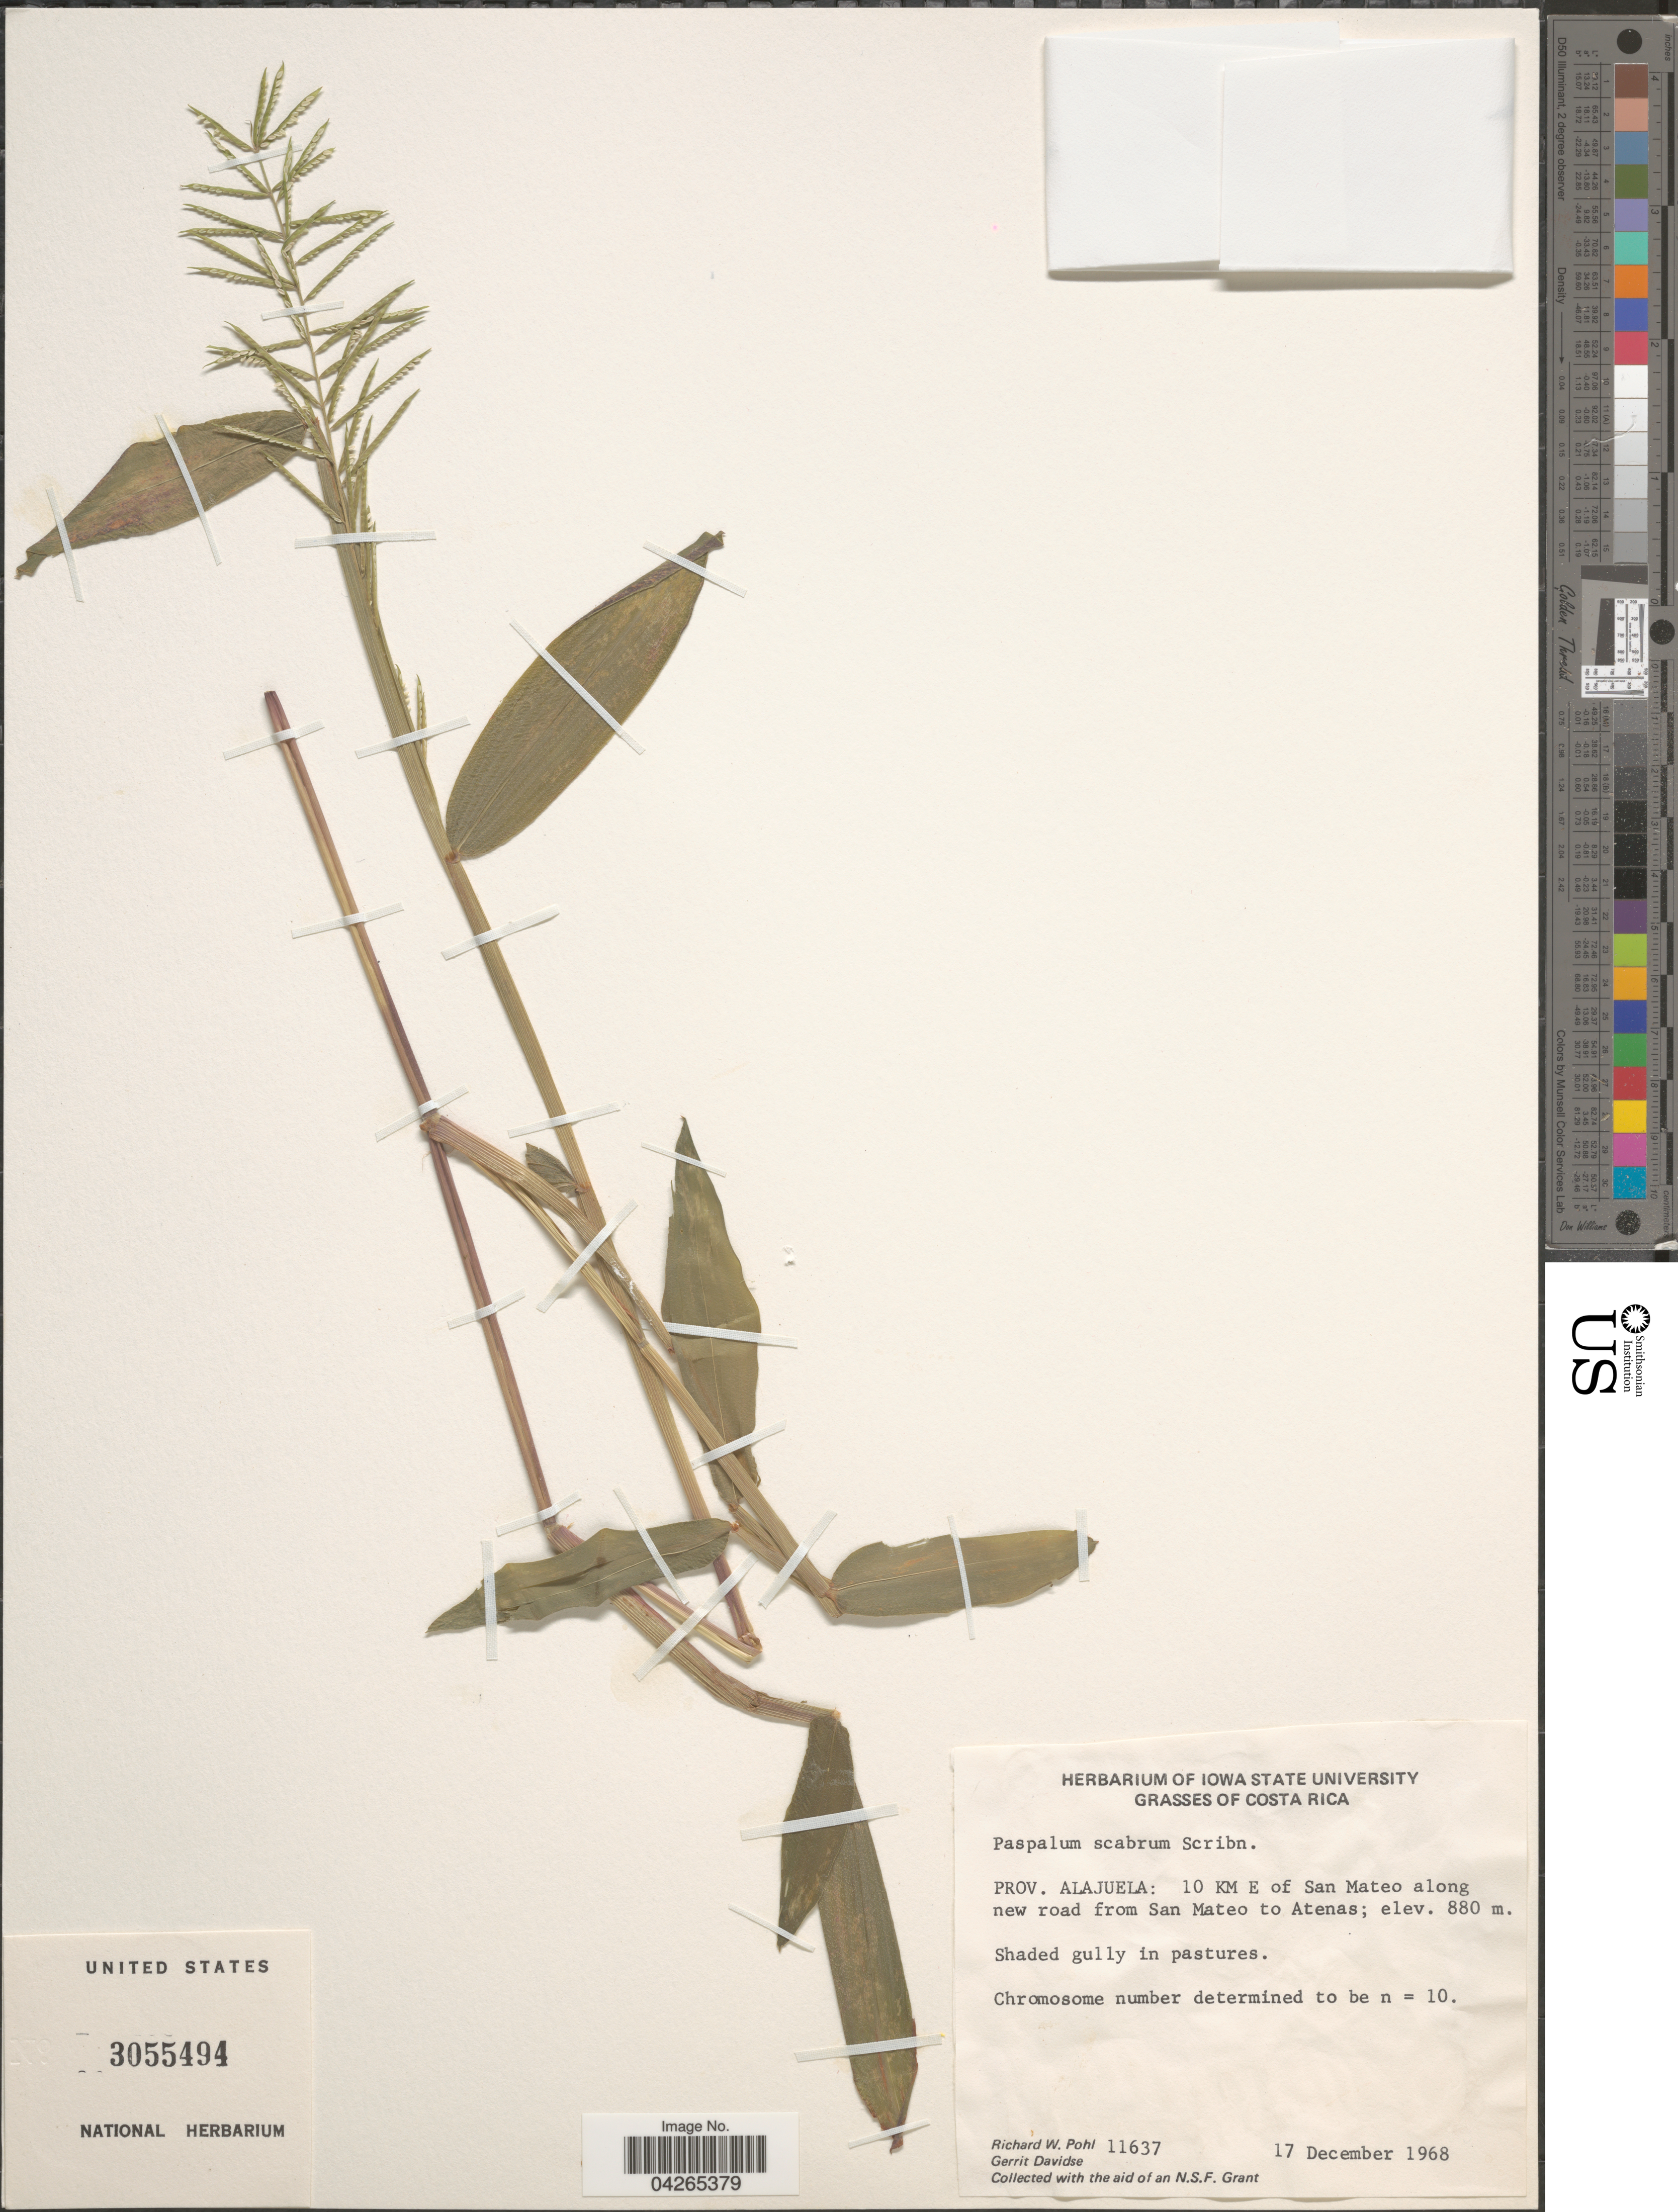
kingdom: Plantae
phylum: Tracheophyta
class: Liliopsida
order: Poales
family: Poaceae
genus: Paspalum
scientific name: Paspalum candidum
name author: (Humb. & Bonpl. ex Fleugge) Kunth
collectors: R. W. Pohl & G. Davidse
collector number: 11637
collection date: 1968-12-17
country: Costa Rica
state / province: Alajuela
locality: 10 KM E of San Mateo along new road from San Mateo to Atenas.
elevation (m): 880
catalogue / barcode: US 3055494